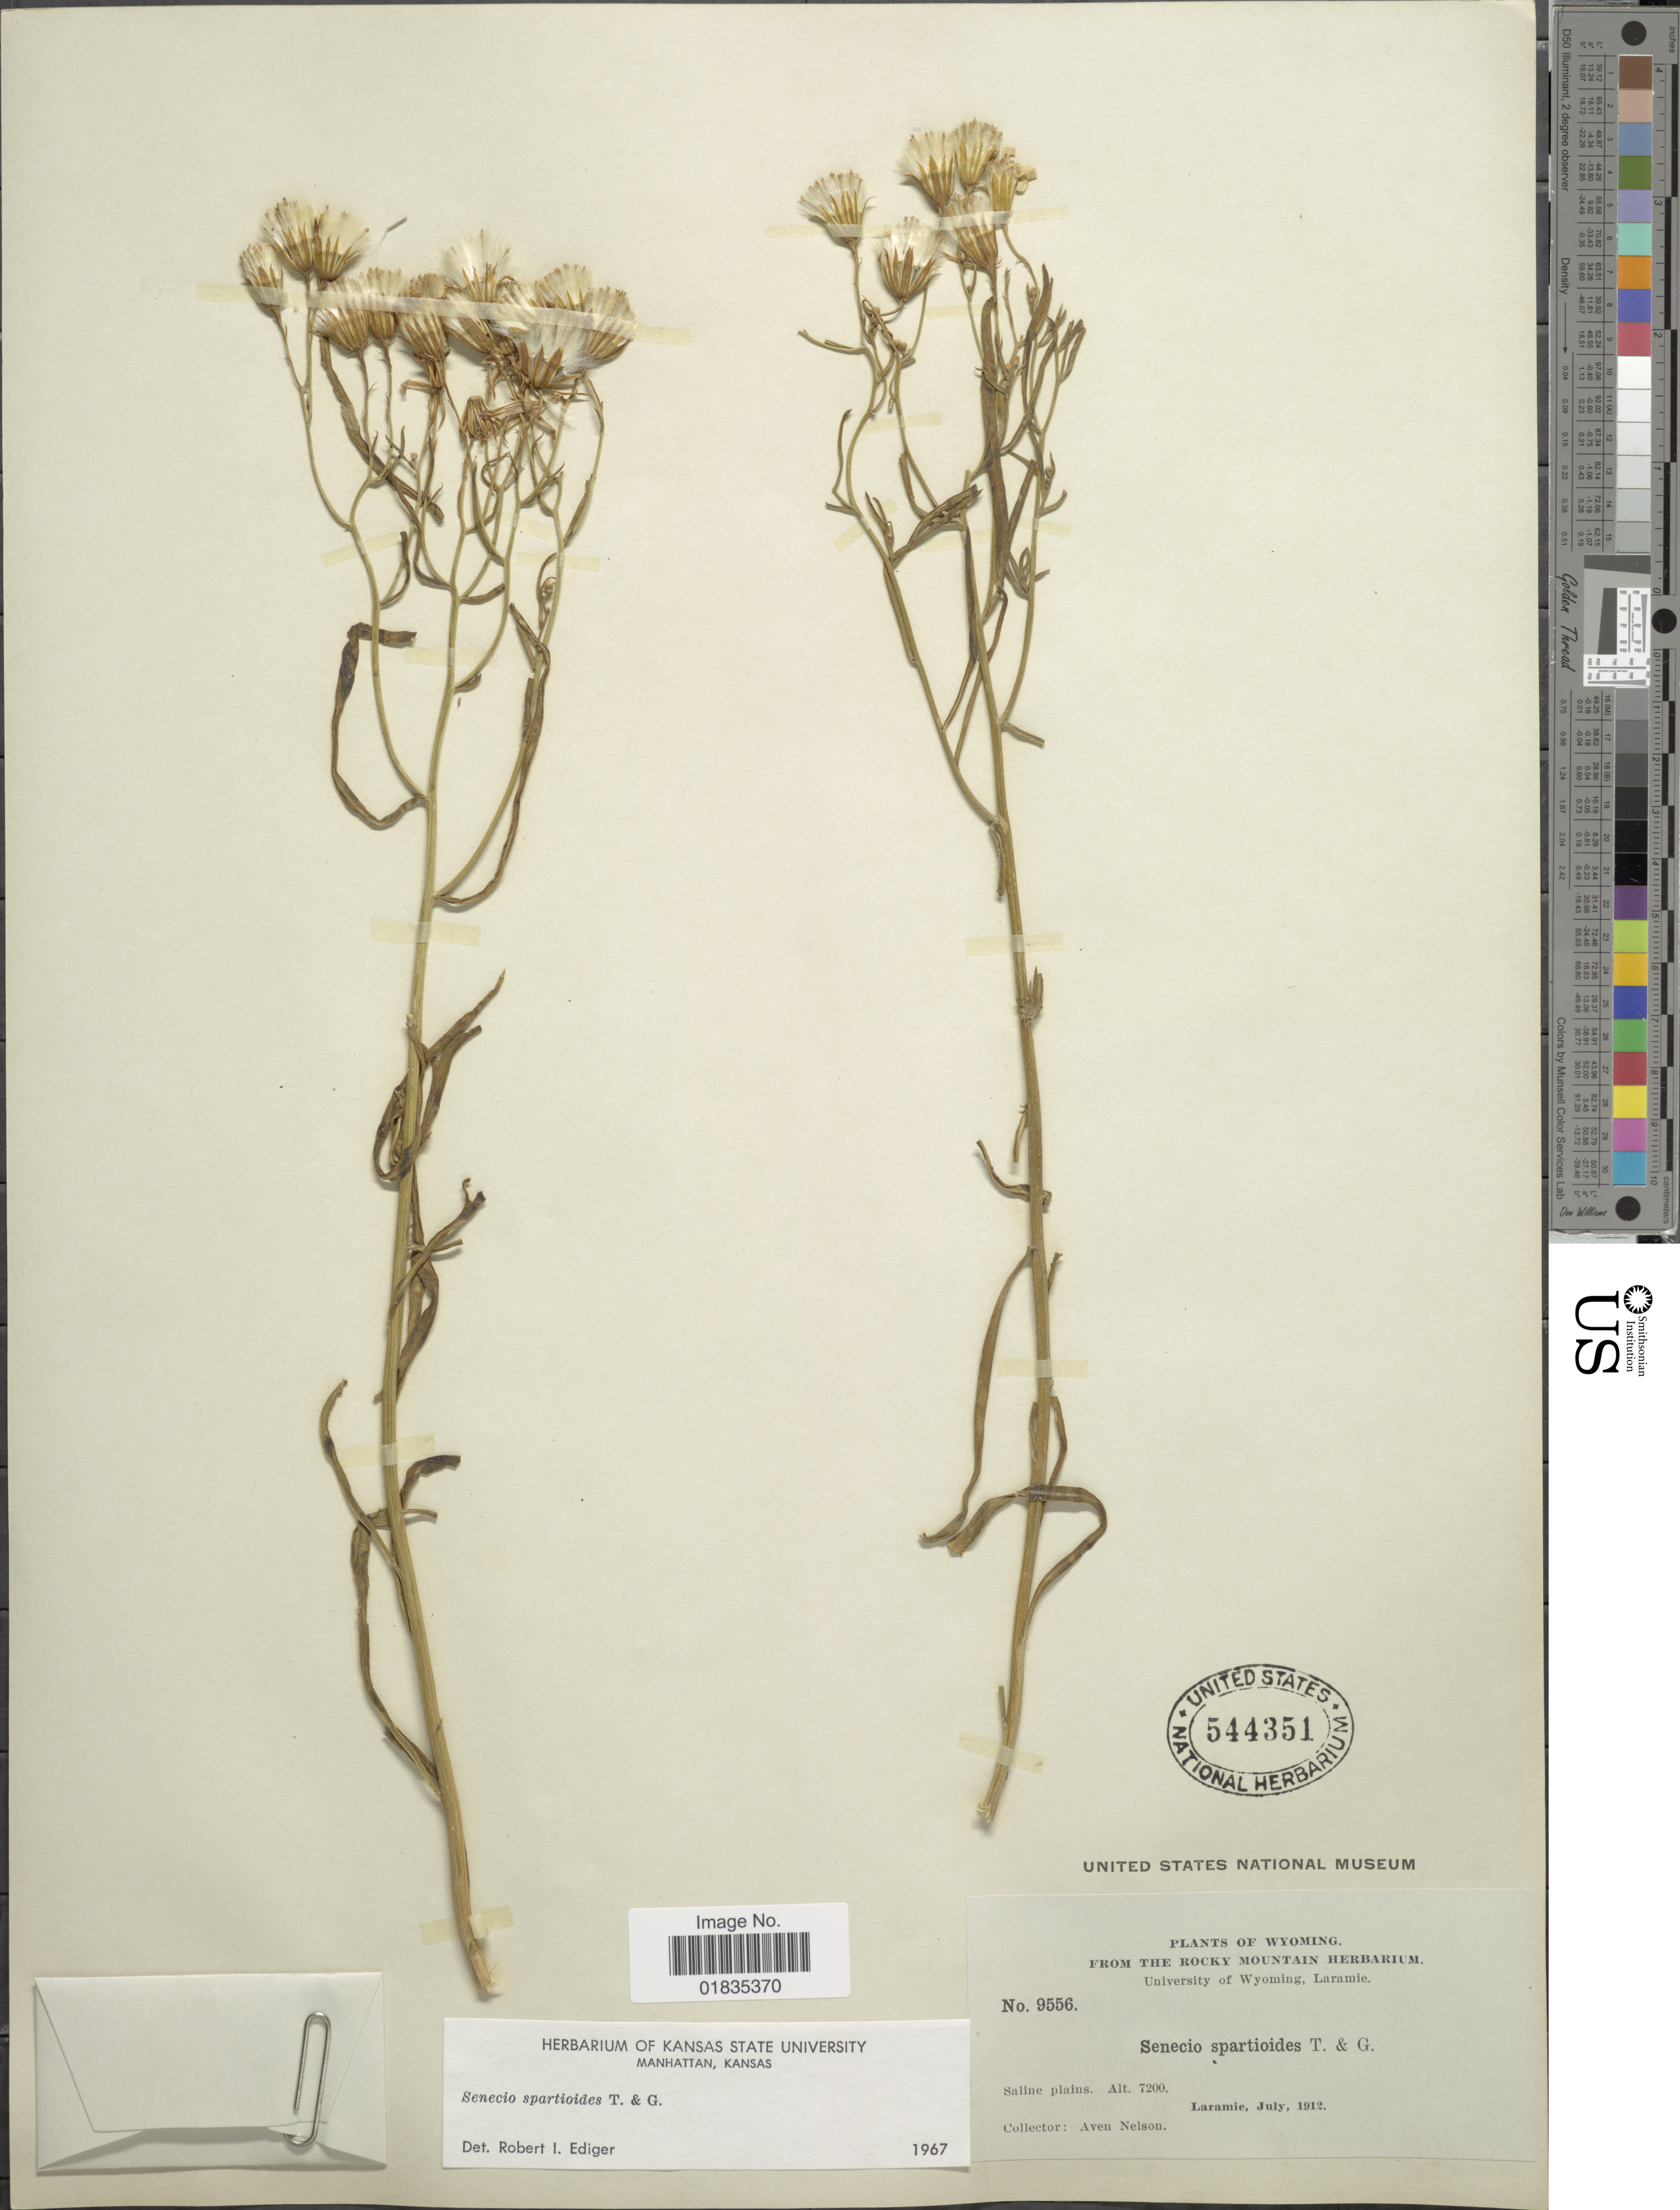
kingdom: Plantae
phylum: Tracheophyta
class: Magnoliopsida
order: Asterales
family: Asteraceae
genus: Senecio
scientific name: Senecio spartioides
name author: Torr. & A. Gray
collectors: A. Nelson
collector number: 9556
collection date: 1912-07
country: United States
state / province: Wyoming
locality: Saline plains.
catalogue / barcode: US 544351